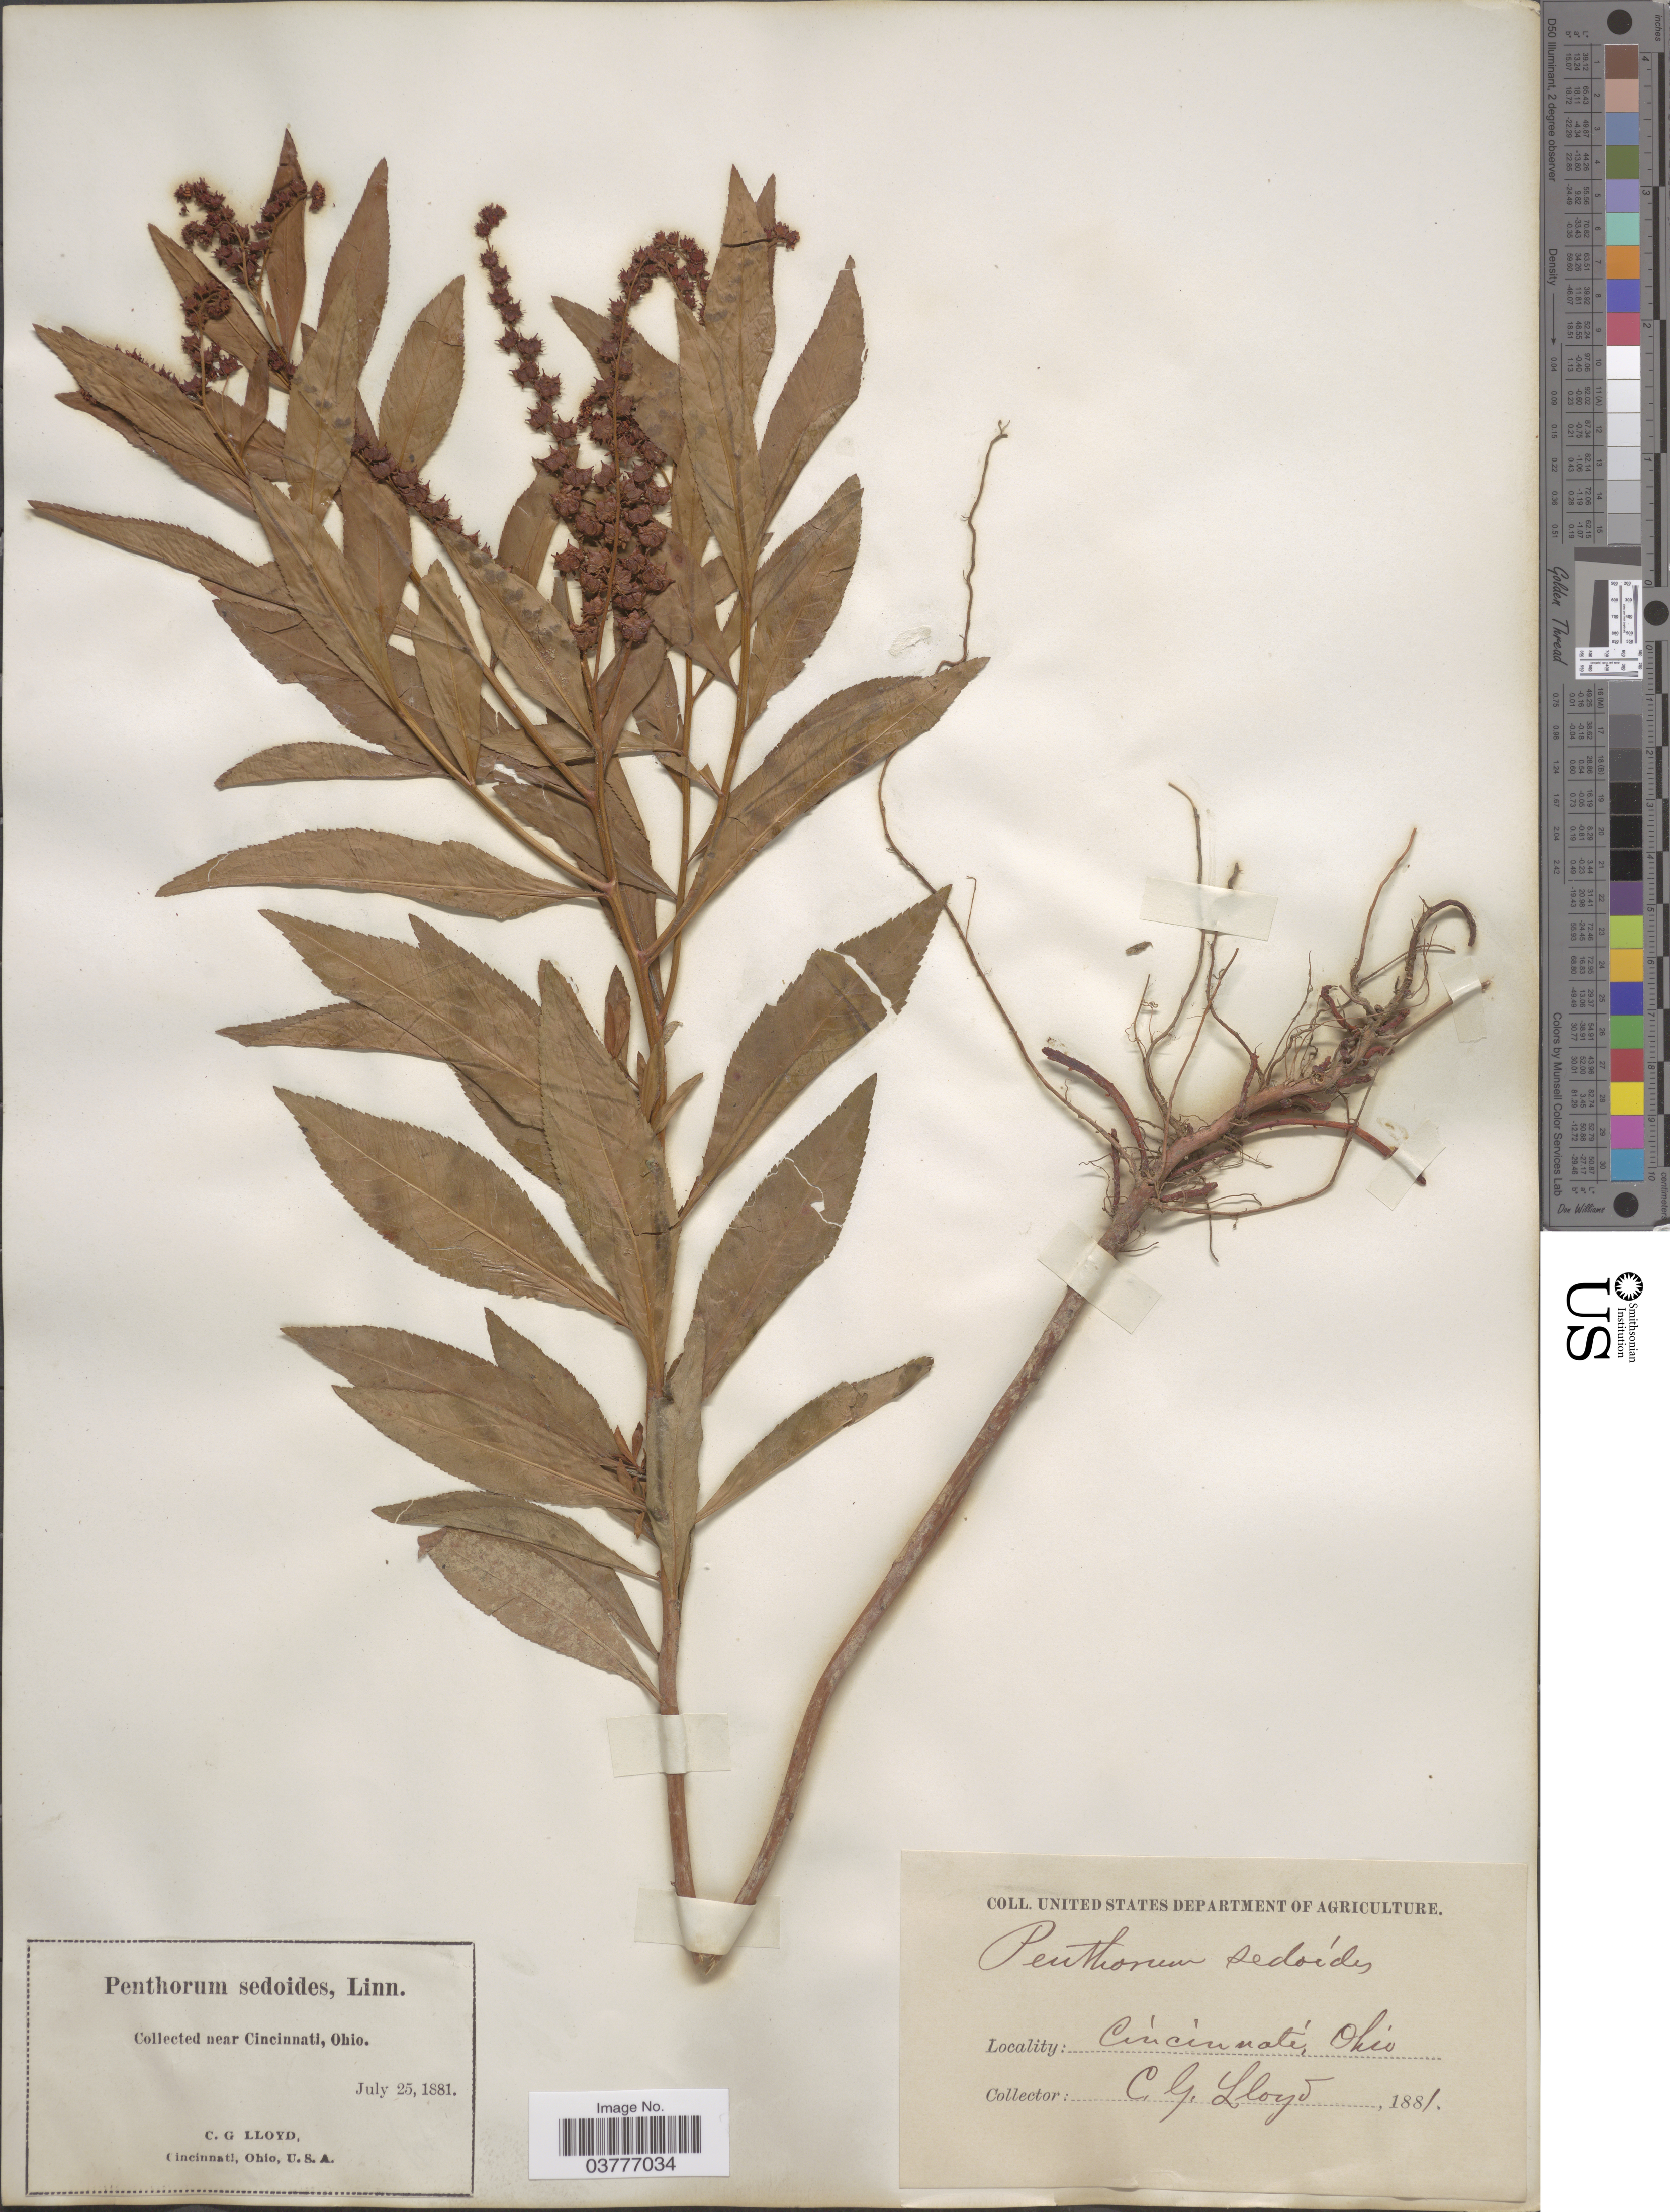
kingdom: Plantae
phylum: Tracheophyta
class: Magnoliopsida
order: Saxifragales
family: Penthoraceae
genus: Penthorum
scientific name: Penthorum sedoides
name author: L.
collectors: C. G. Lloyd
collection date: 1881-07-25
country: United States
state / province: Ohio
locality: Near Cincinnati.